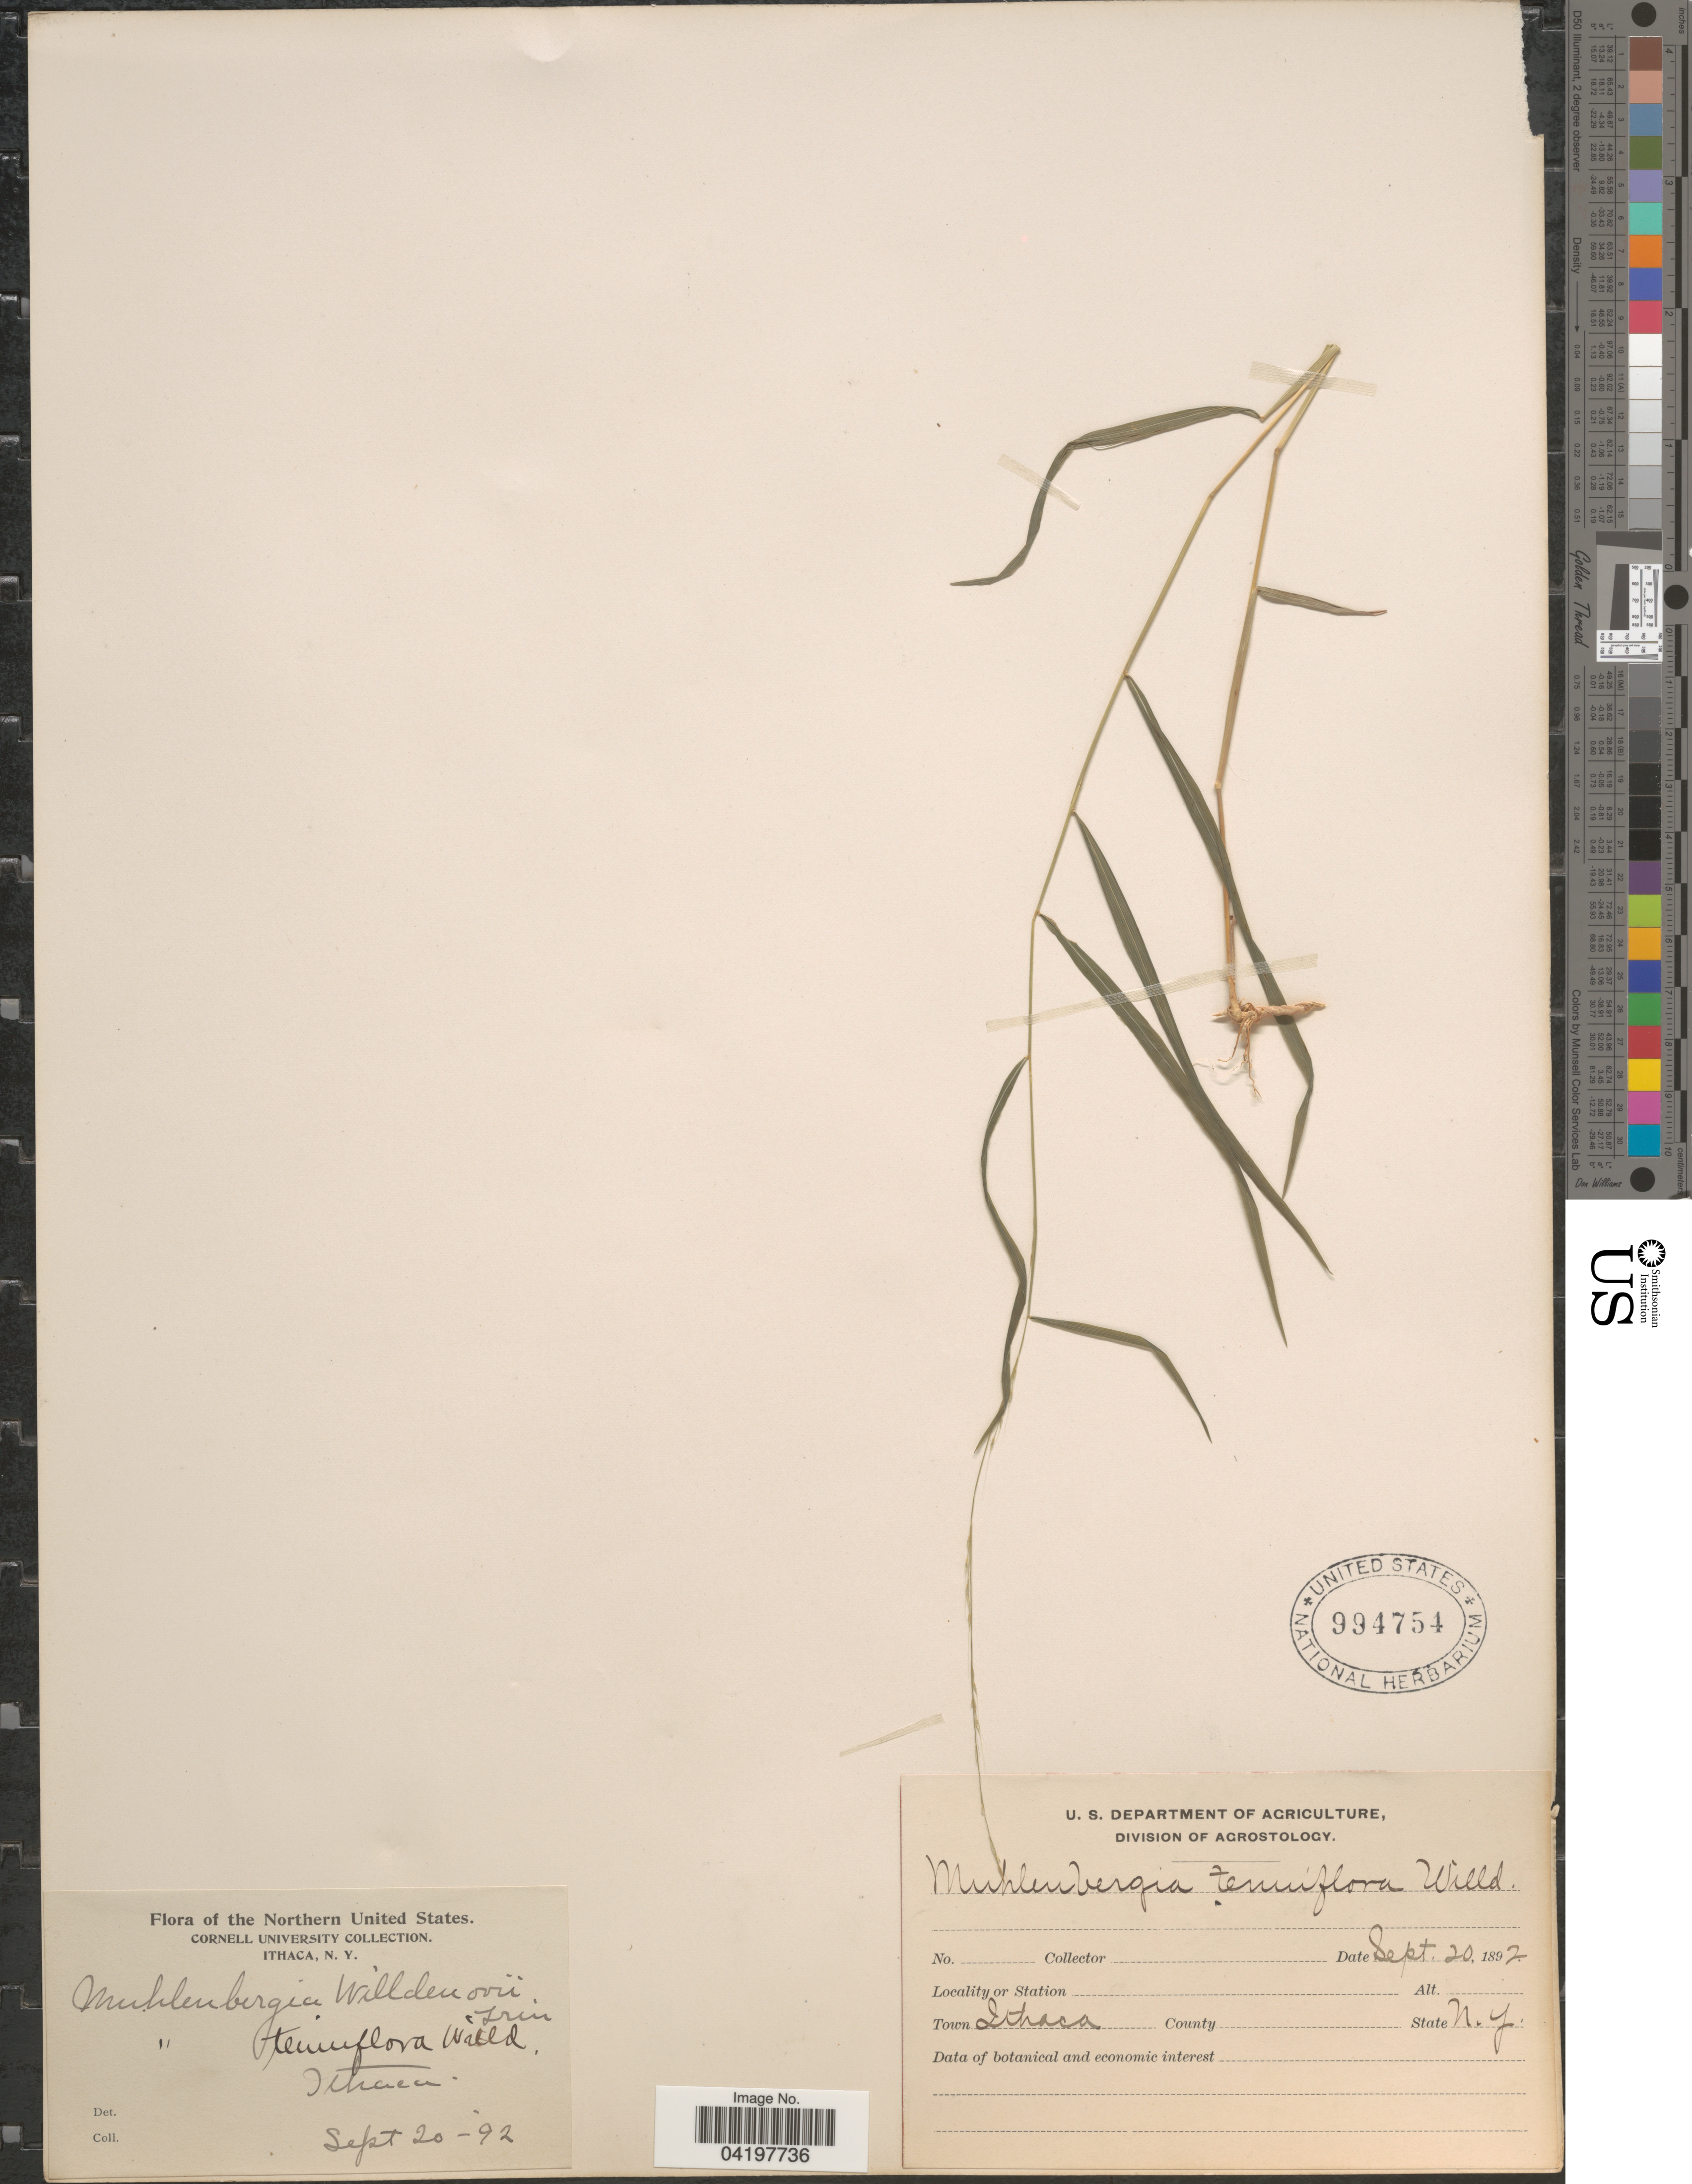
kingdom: Plantae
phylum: Tracheophyta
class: Liliopsida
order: Poales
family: Poaceae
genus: Muhlenbergia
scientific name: Muhlenbergia tenuiflora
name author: (Willd.) Britton, Stearns & Poggenb.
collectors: Cornell University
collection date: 1892-09-20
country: United States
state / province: New York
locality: Northern United States. Town Ithaca.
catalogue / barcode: US 994754